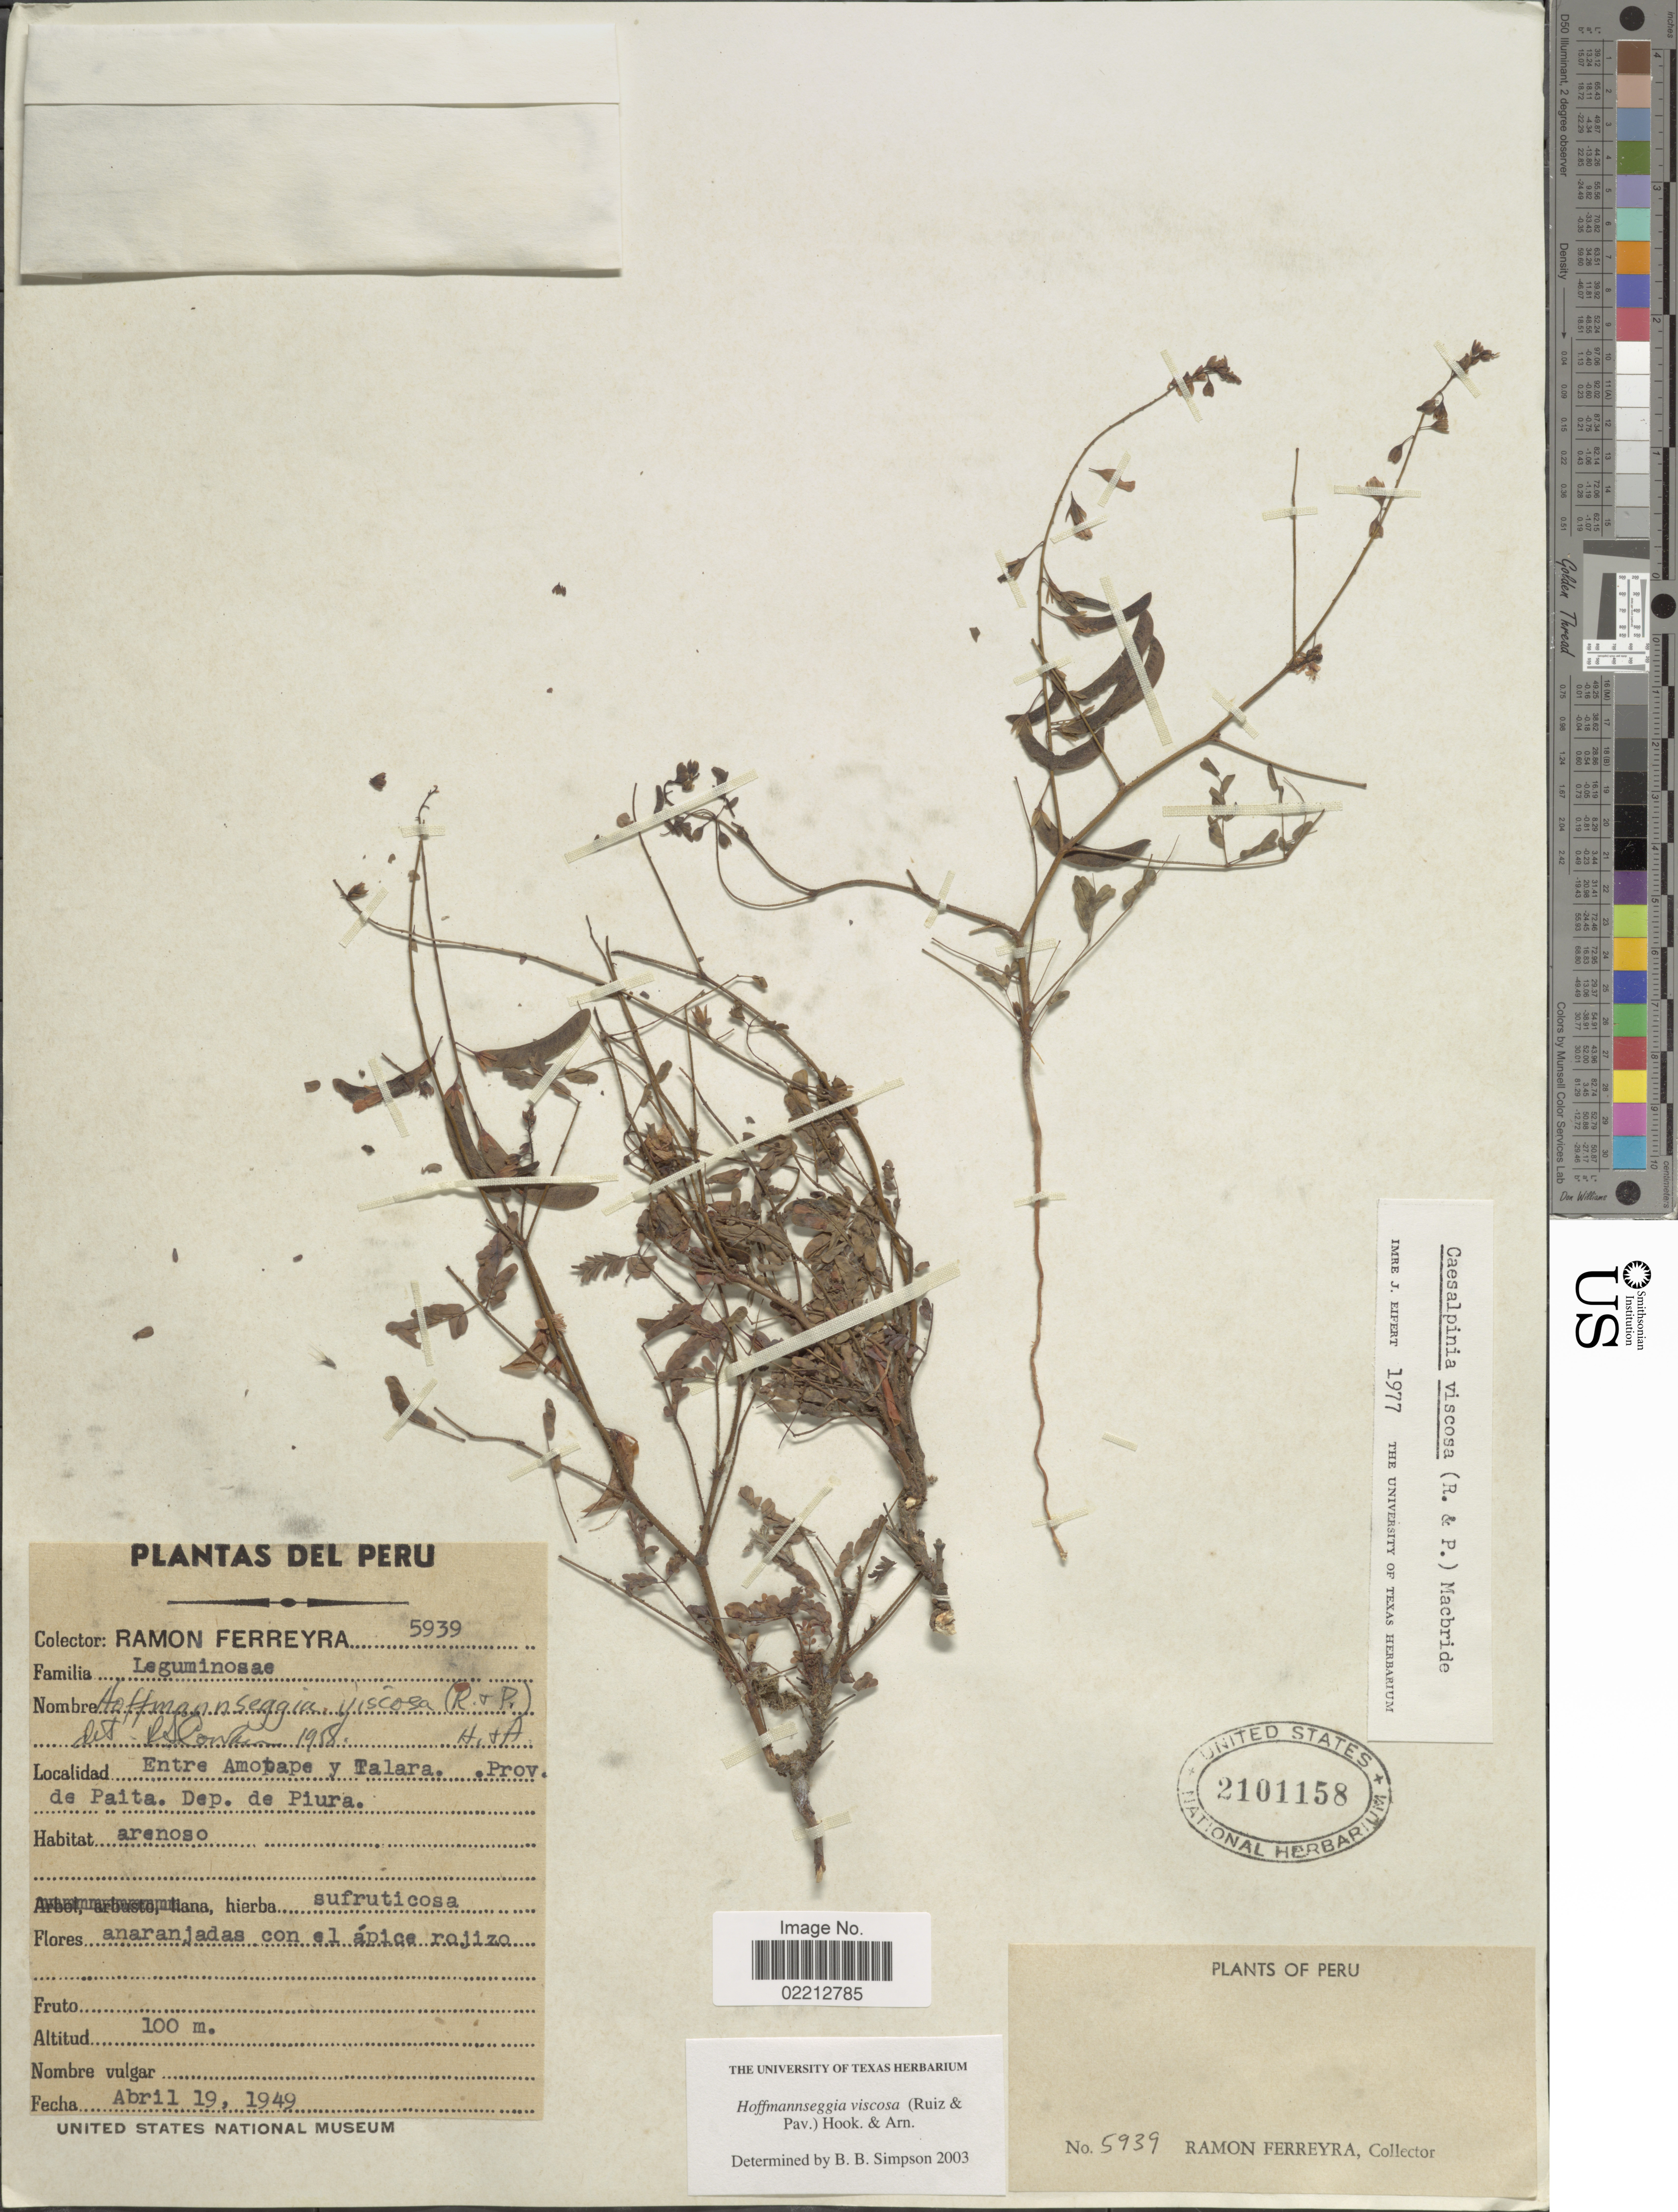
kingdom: Plantae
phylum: Tracheophyta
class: Magnoliopsida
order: Fabales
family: Fabaceae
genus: Hoffmannseggia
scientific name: Hoffmannseggia viscosa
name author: Hook. & Arn.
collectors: R. A. Ferreyra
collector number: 5939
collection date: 1949-04-19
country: Peru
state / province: Piura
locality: Entre Amopape y Talara, Prov. de Paita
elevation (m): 100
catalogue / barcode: US 2101158